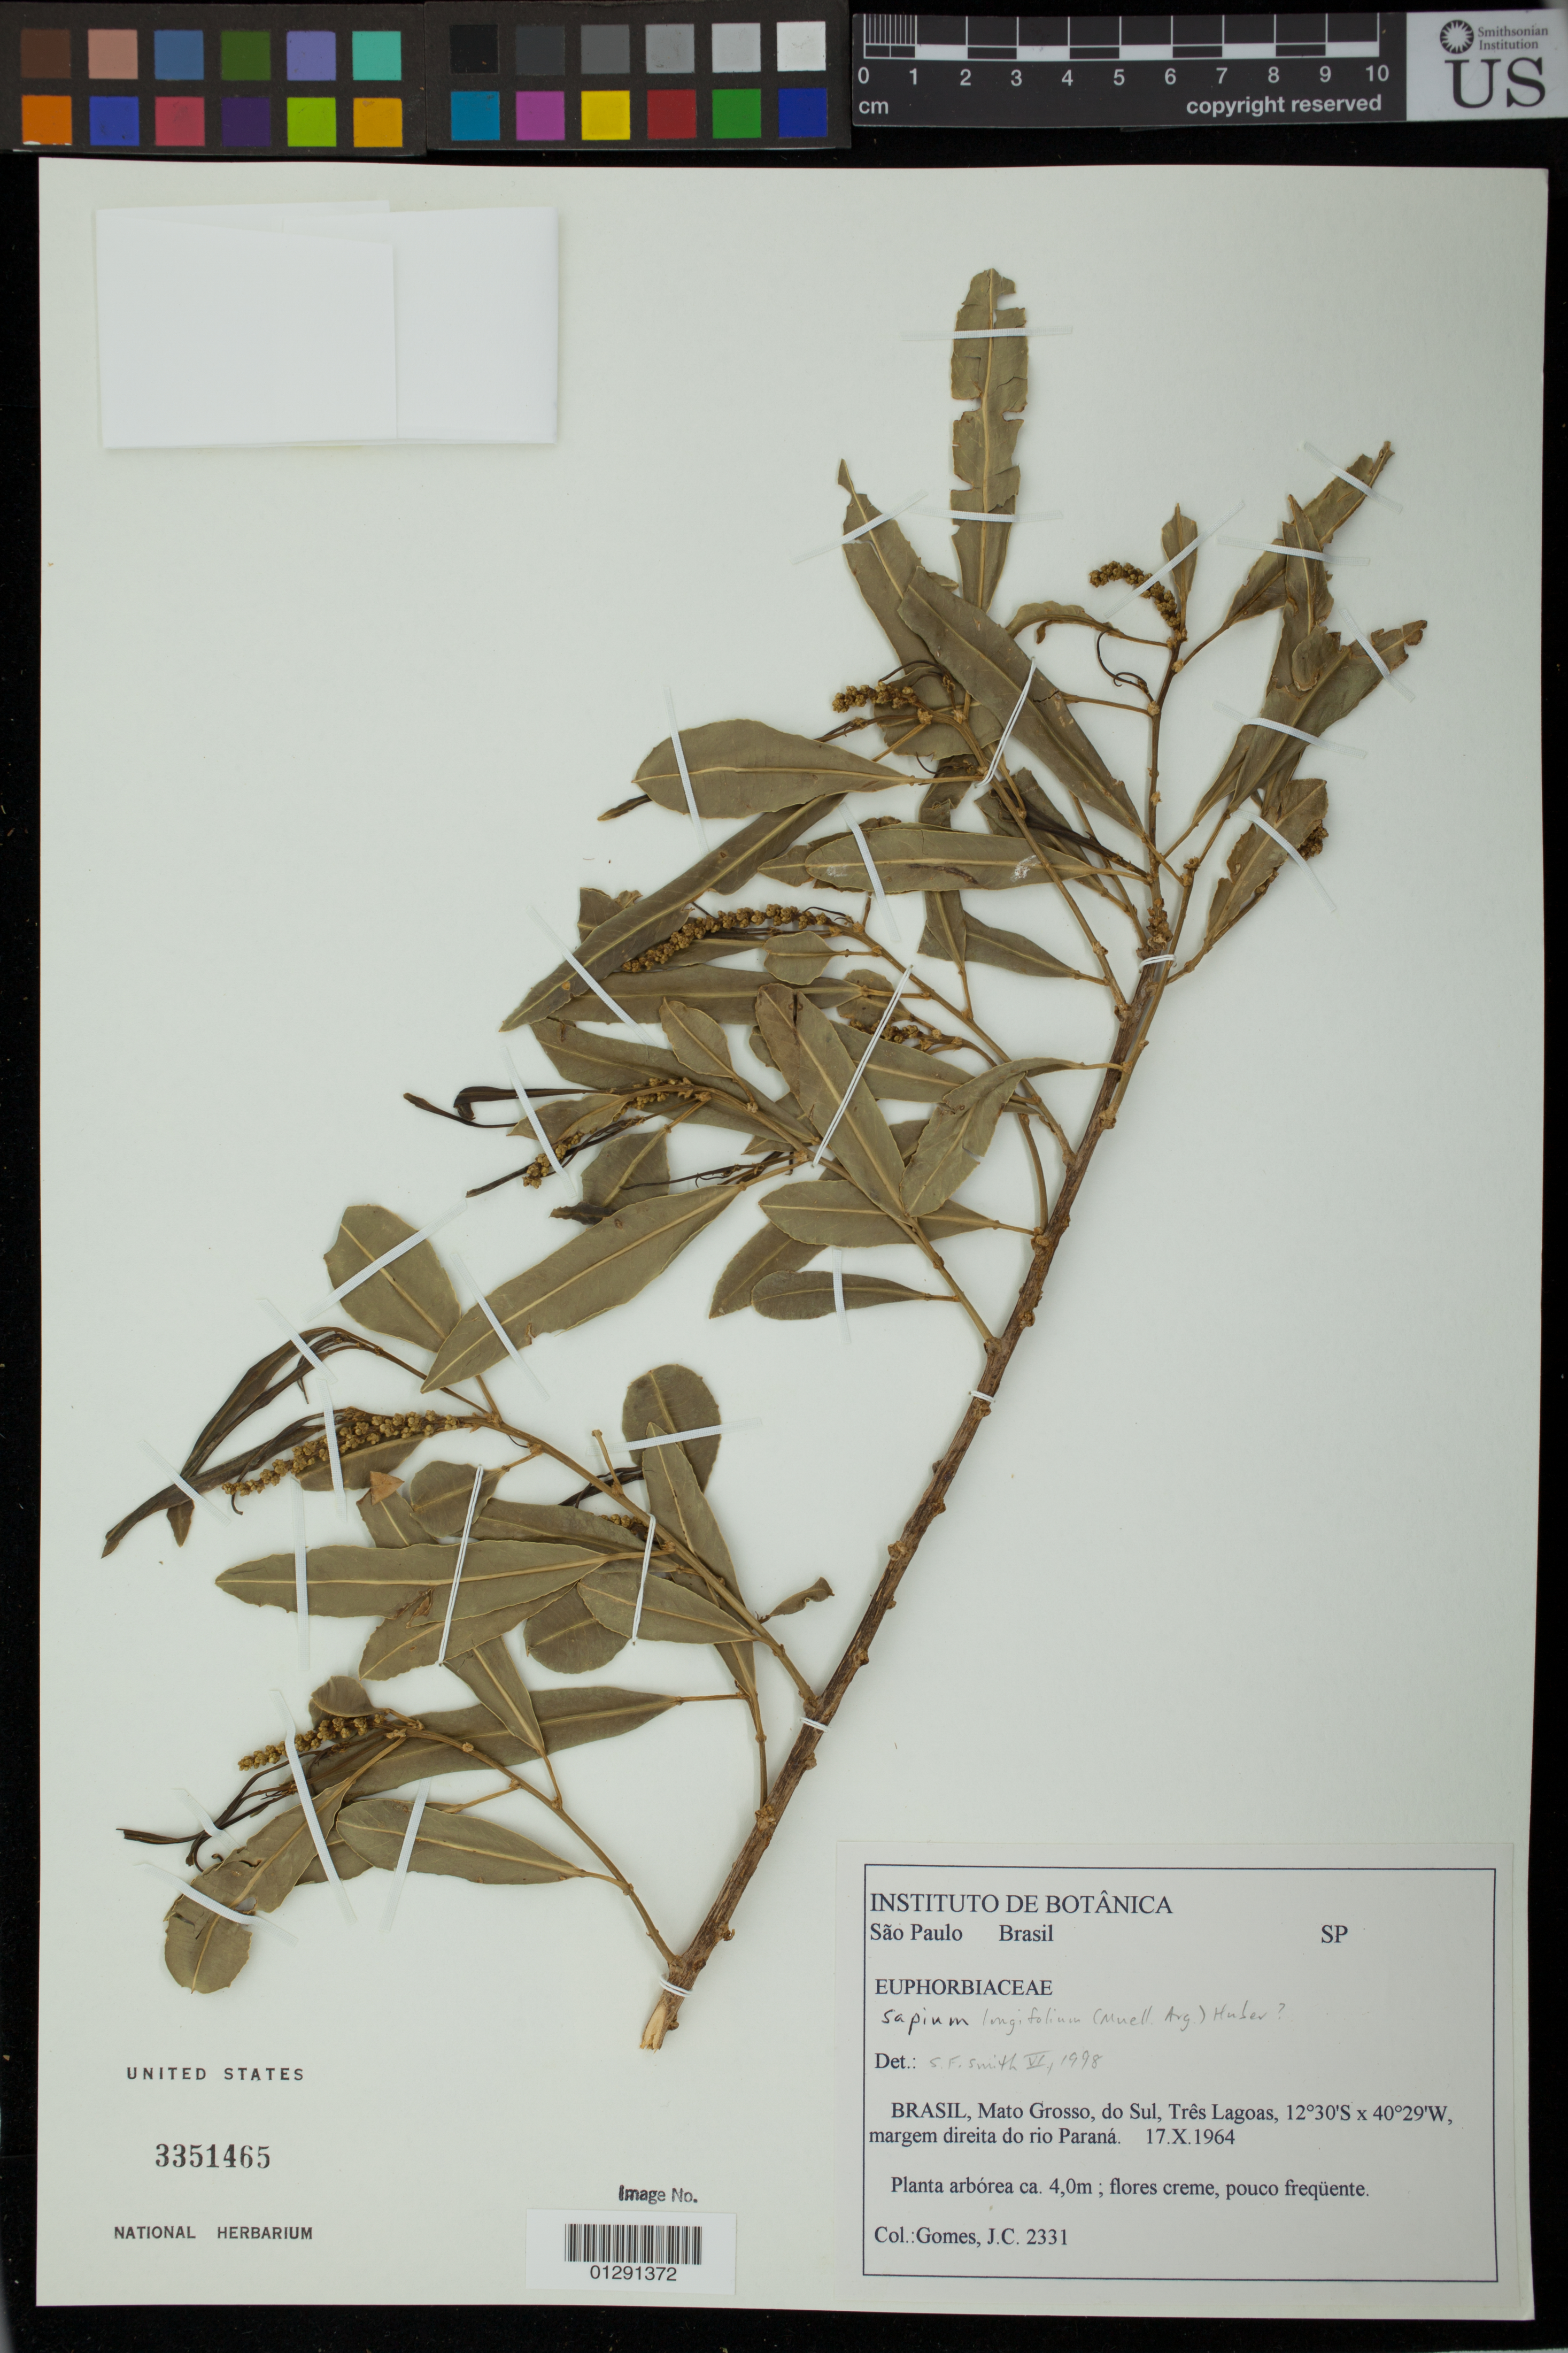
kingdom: Plantae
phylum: Tracheophyta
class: Magnoliopsida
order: Malpighiales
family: Euphorbiaceae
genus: Sapium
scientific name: Sapium haematospermum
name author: Müll. Arg.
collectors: J. C. Gomes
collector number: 2331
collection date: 1964-10-17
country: Brazil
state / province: Mato Grosso do Sul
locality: Tres Lagoas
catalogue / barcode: US 3351465